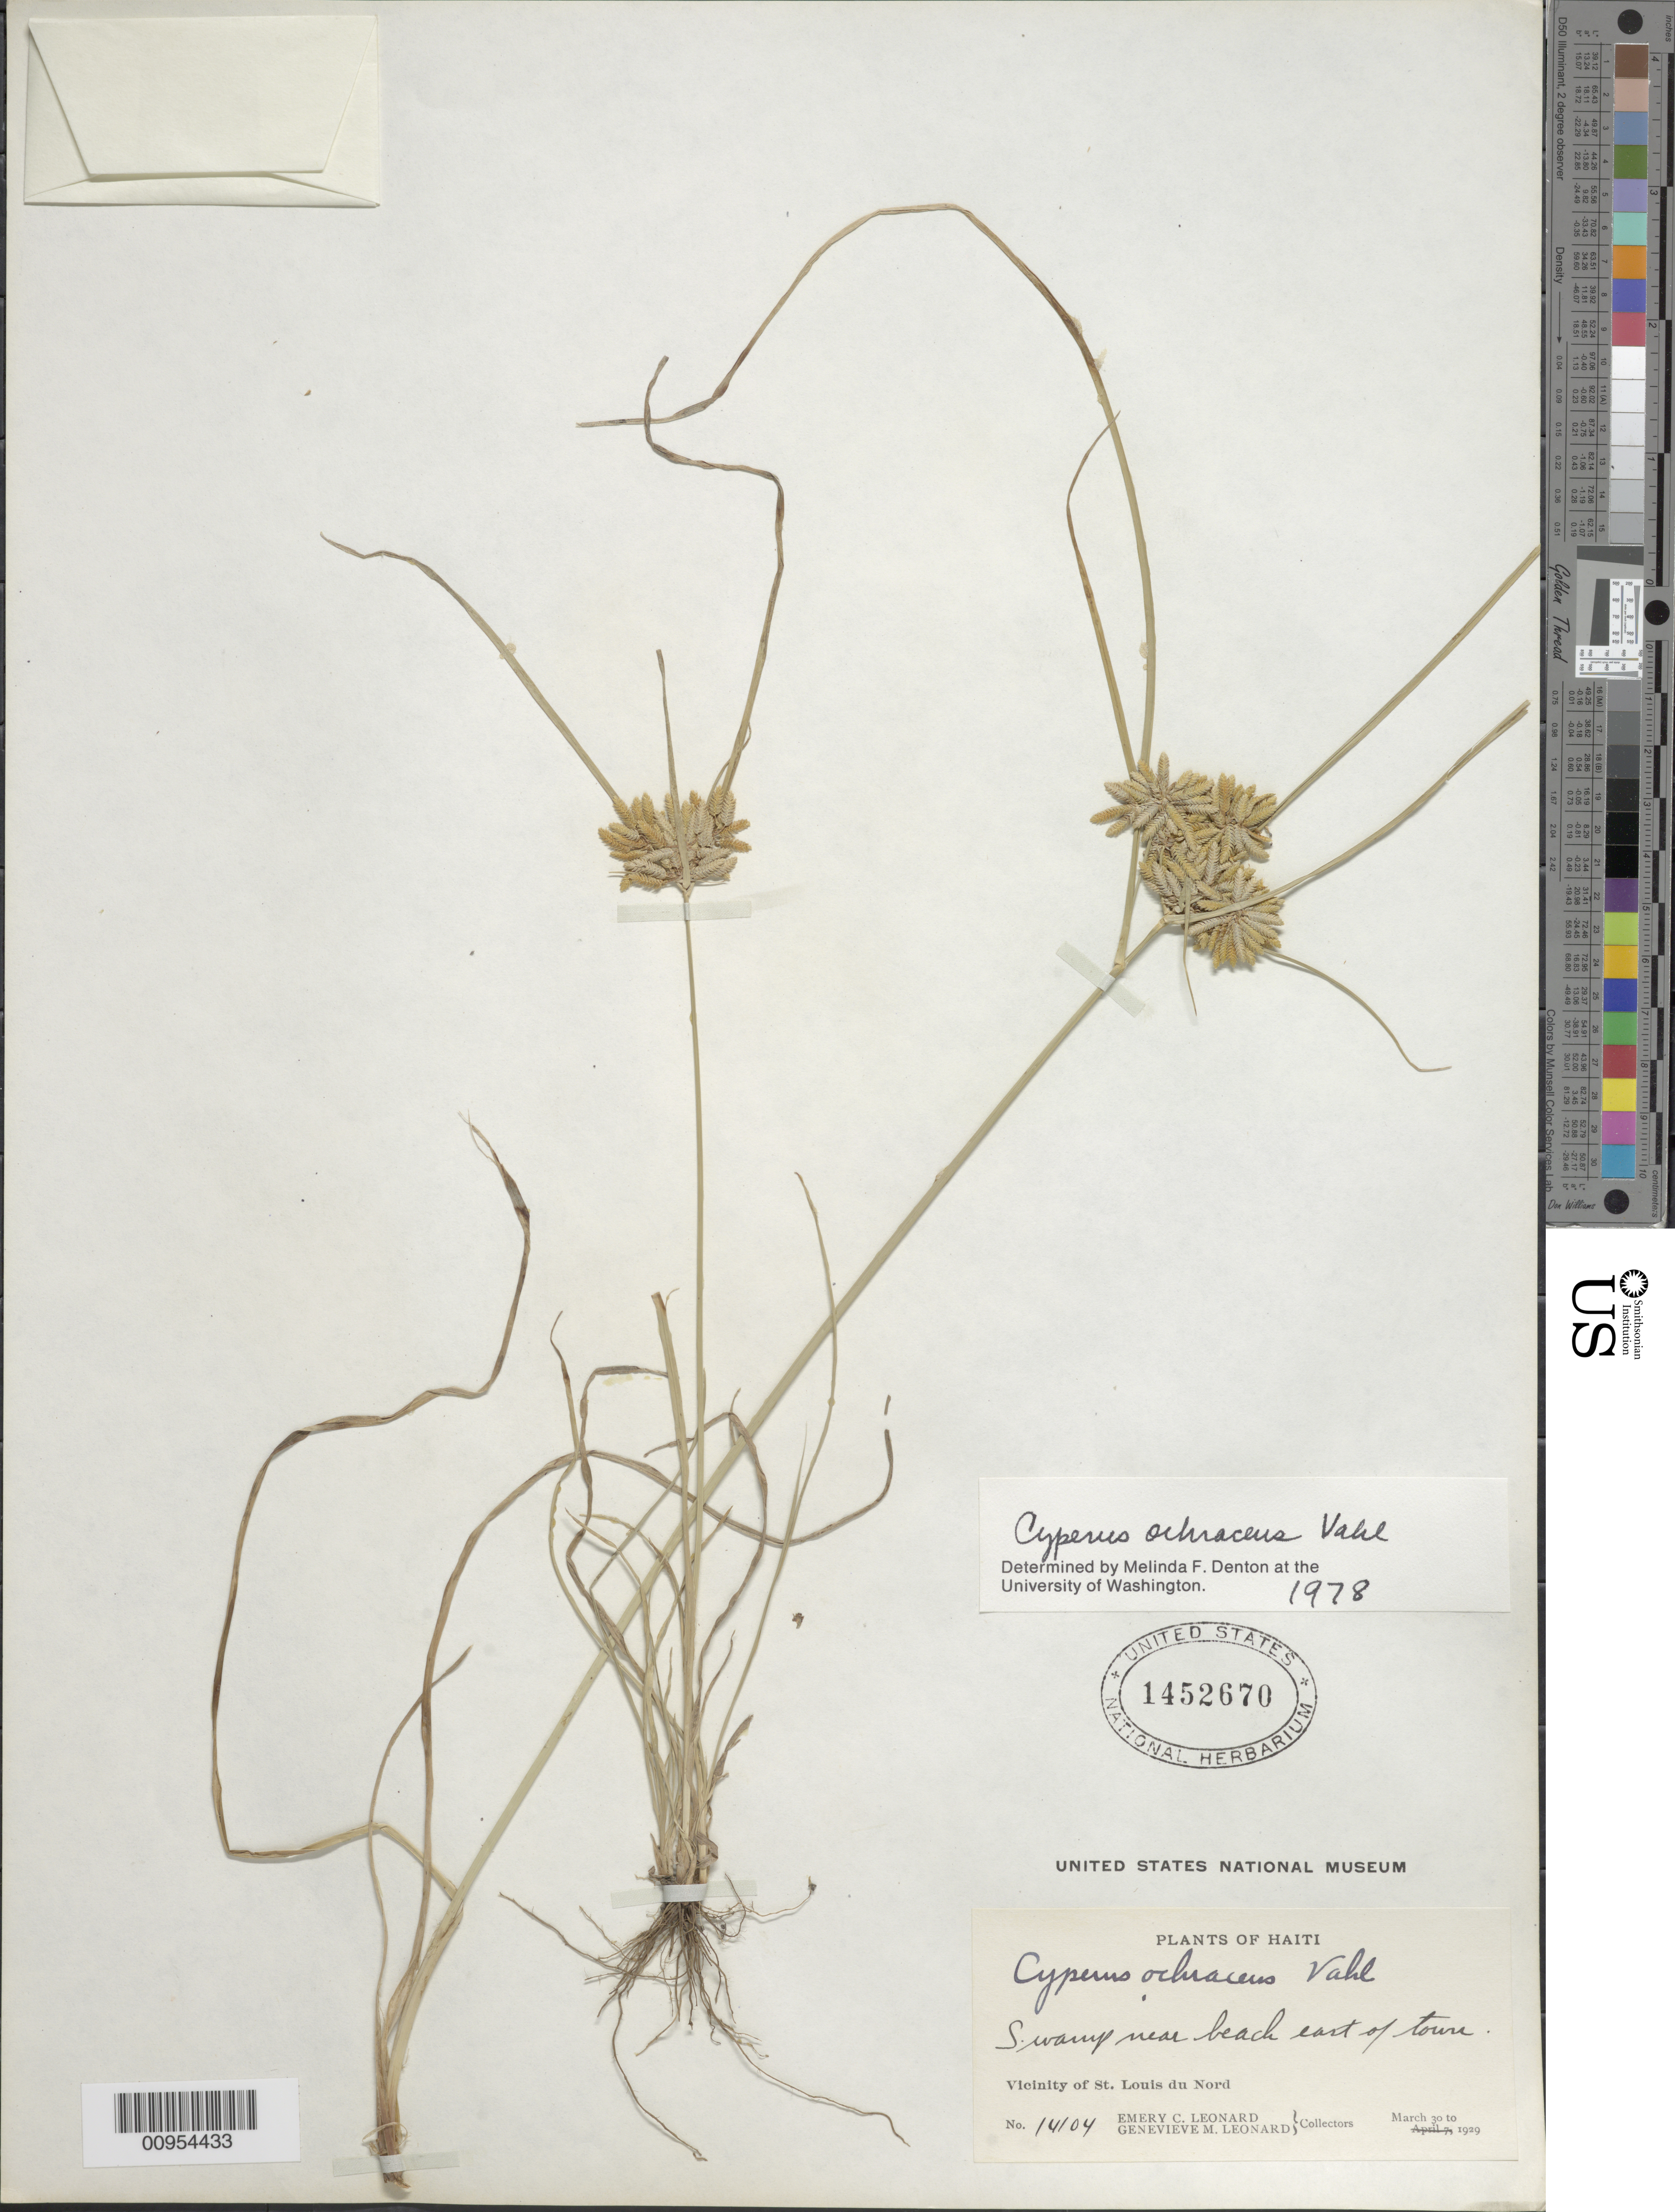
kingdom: Plantae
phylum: Tracheophyta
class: Liliopsida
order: Poales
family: Cyperaceae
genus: Cyperus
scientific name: Cyperus ochraceus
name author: Vahl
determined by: Denton, M. F.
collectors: E. C. Leonard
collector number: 14104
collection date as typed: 30 Mar 1929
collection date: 1929-03-30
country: Haiti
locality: Vicinity of St. Louis du Nord, swamp near beach E of town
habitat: Swamp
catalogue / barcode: US 1452670